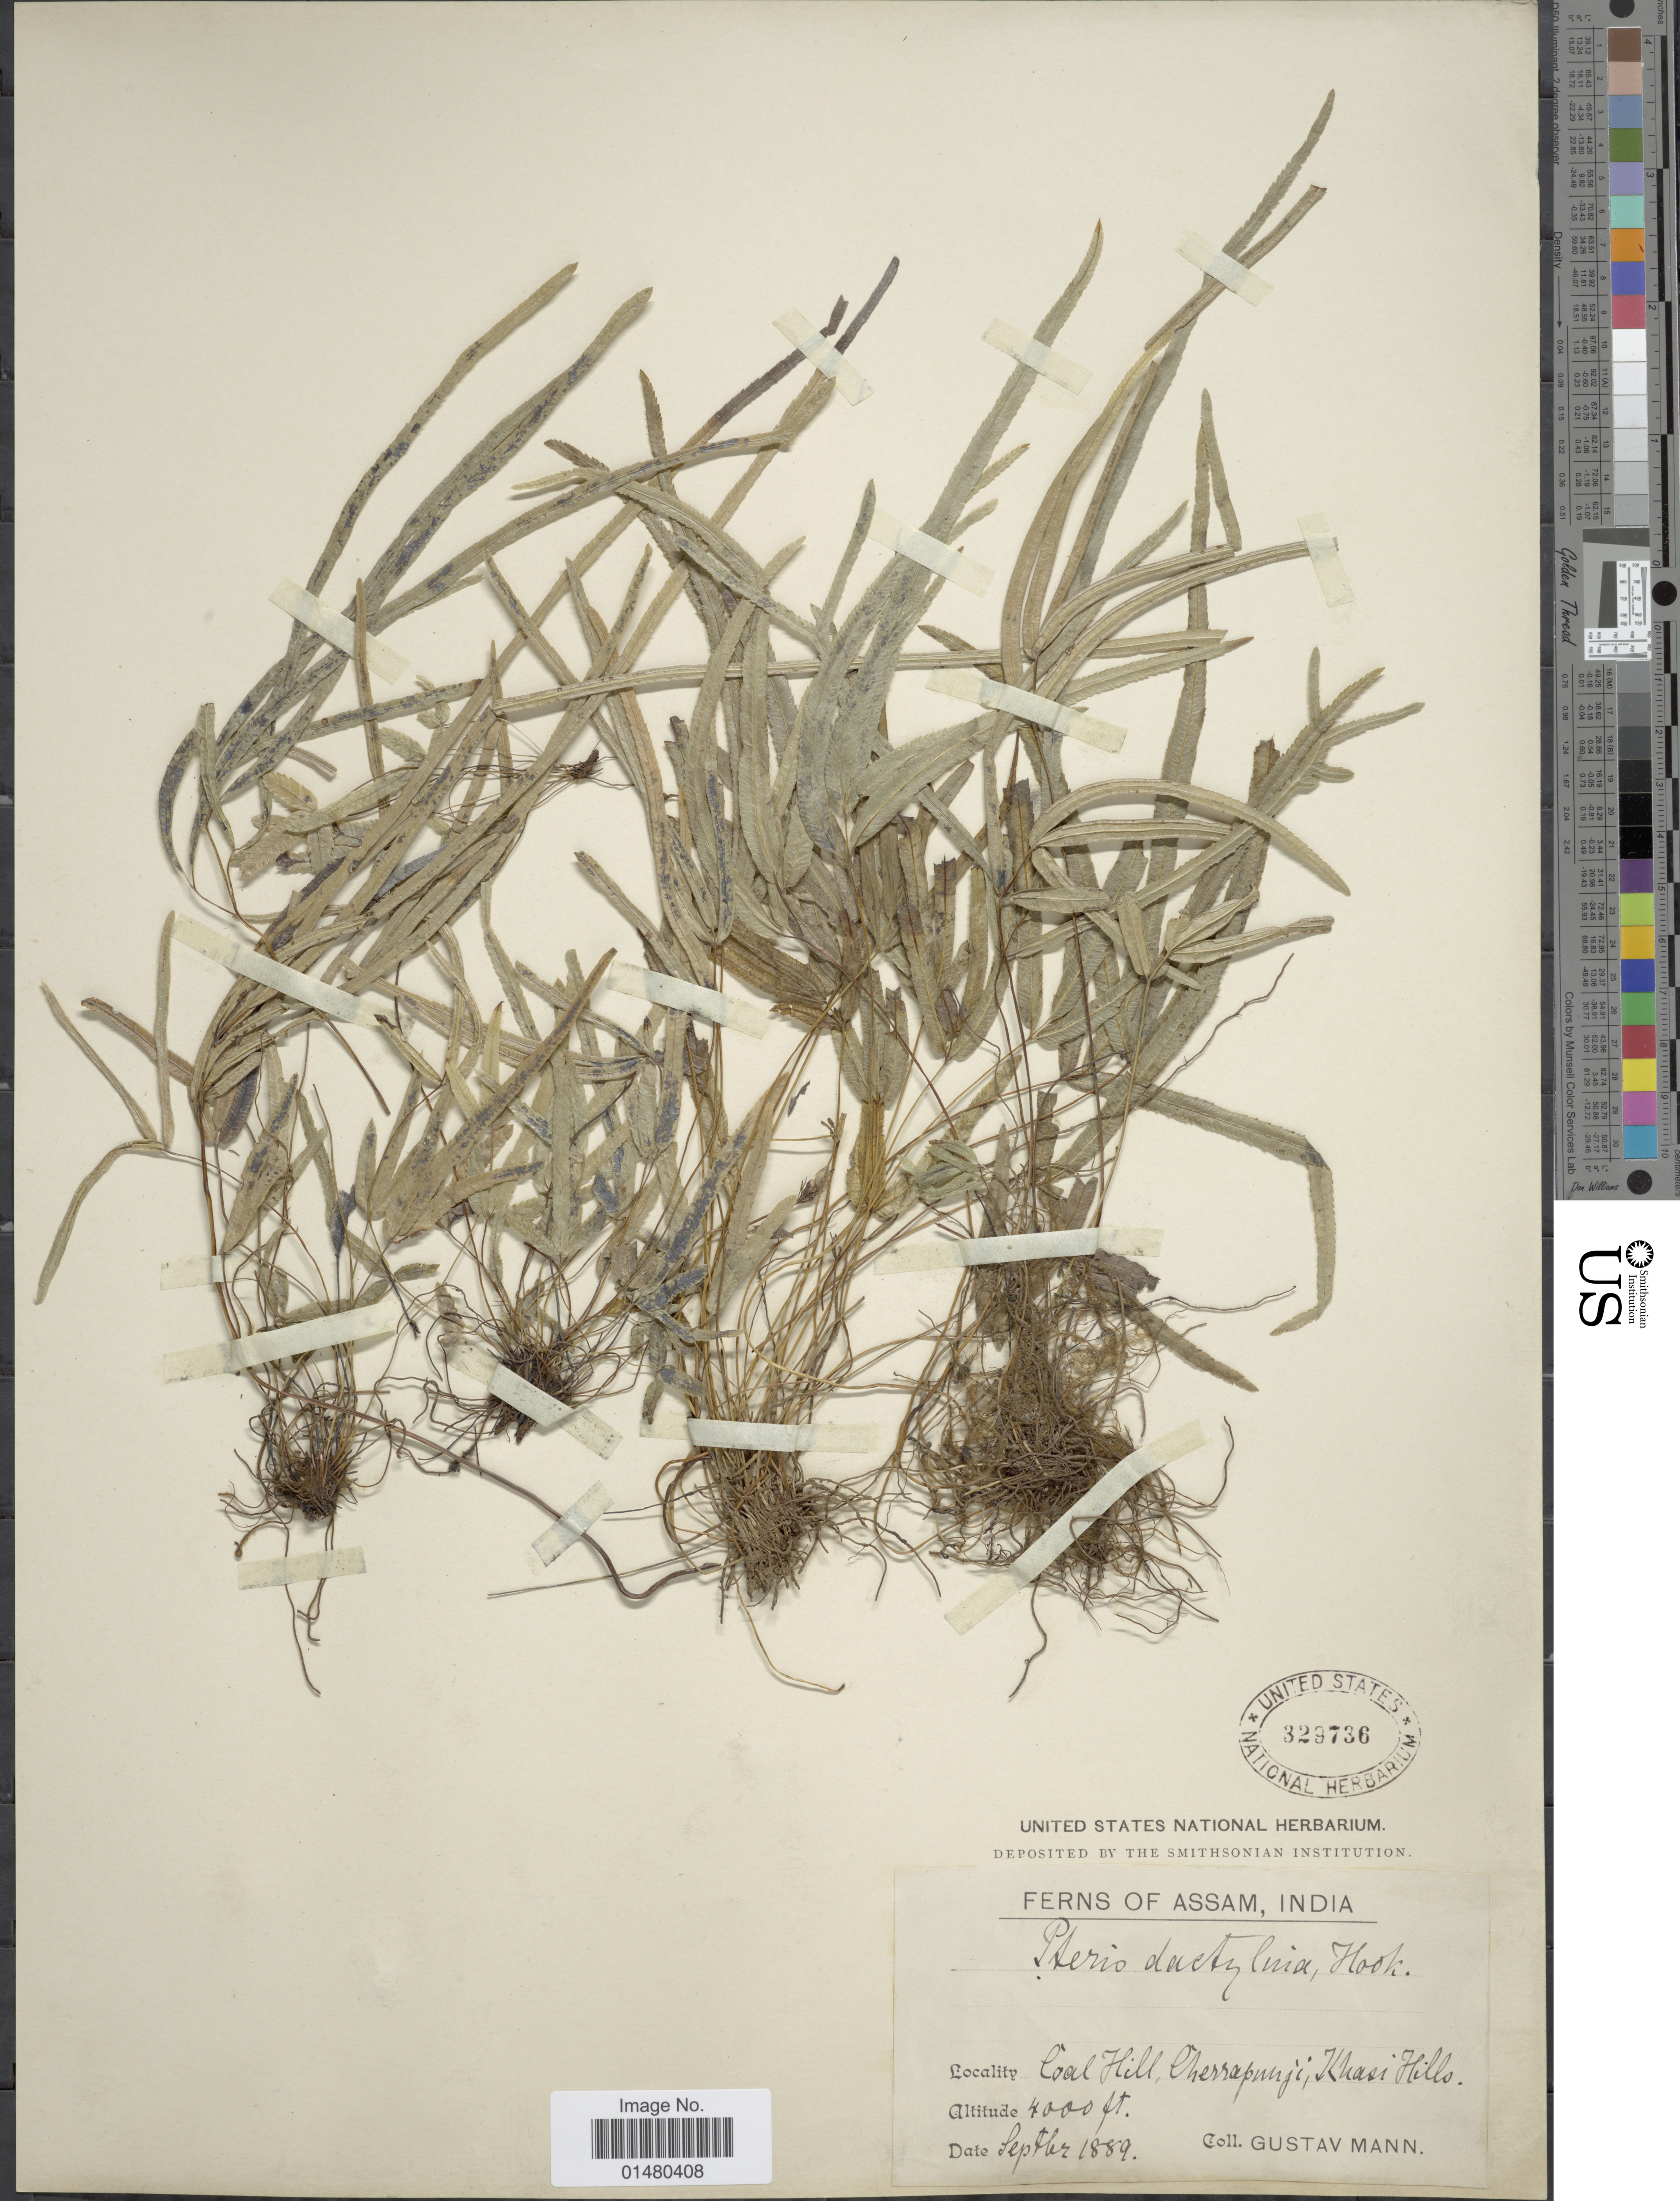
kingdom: Plantae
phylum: Tracheophyta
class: Polypodiopsida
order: Polypodiales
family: Pteridaceae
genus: Pteris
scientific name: Pteris dactylina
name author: Hook.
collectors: G. Mann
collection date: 1889-09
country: India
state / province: Meghalaya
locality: Coal Hill, Cherrapunji, Khasi Hills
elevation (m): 1219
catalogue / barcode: US 329736